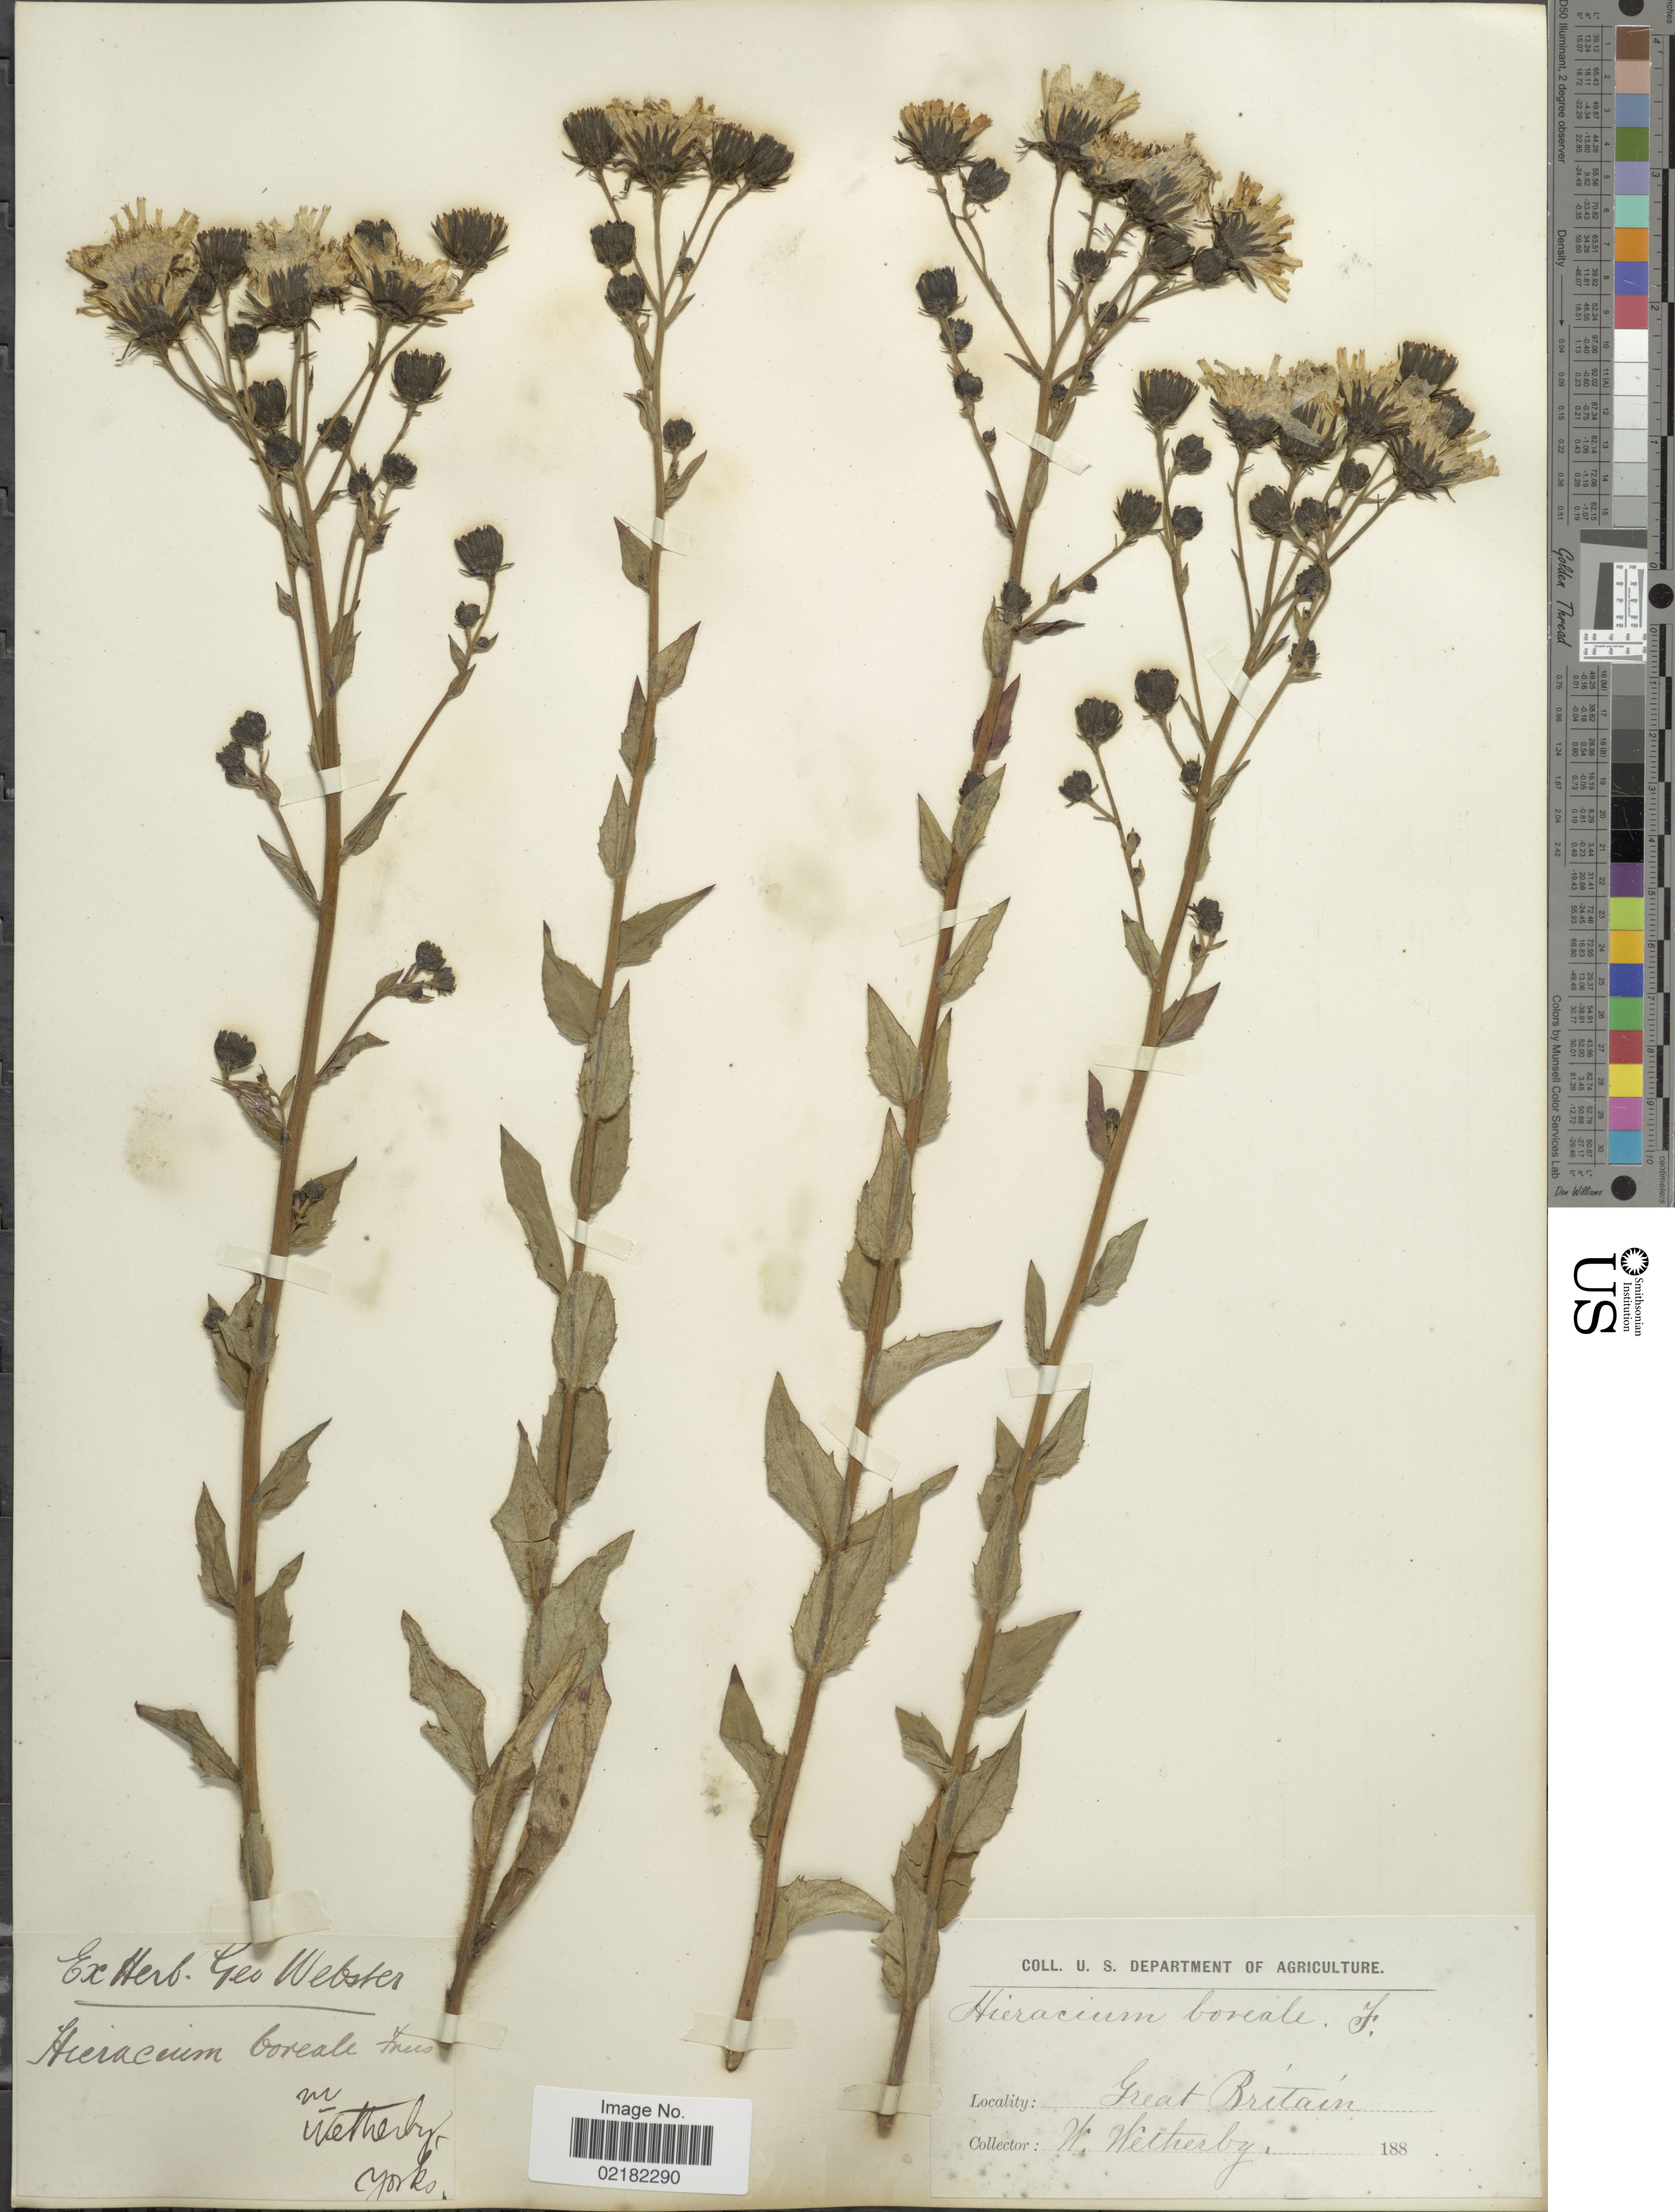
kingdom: Plantae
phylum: Tracheophyta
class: Magnoliopsida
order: Asterales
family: Asteraceae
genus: Hieracium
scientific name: Hieracium sabaudum subsp. boreale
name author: (Fr.) Hayek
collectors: W. Wetherby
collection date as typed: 188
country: United Kingdom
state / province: England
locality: Great Britain, Yorks.